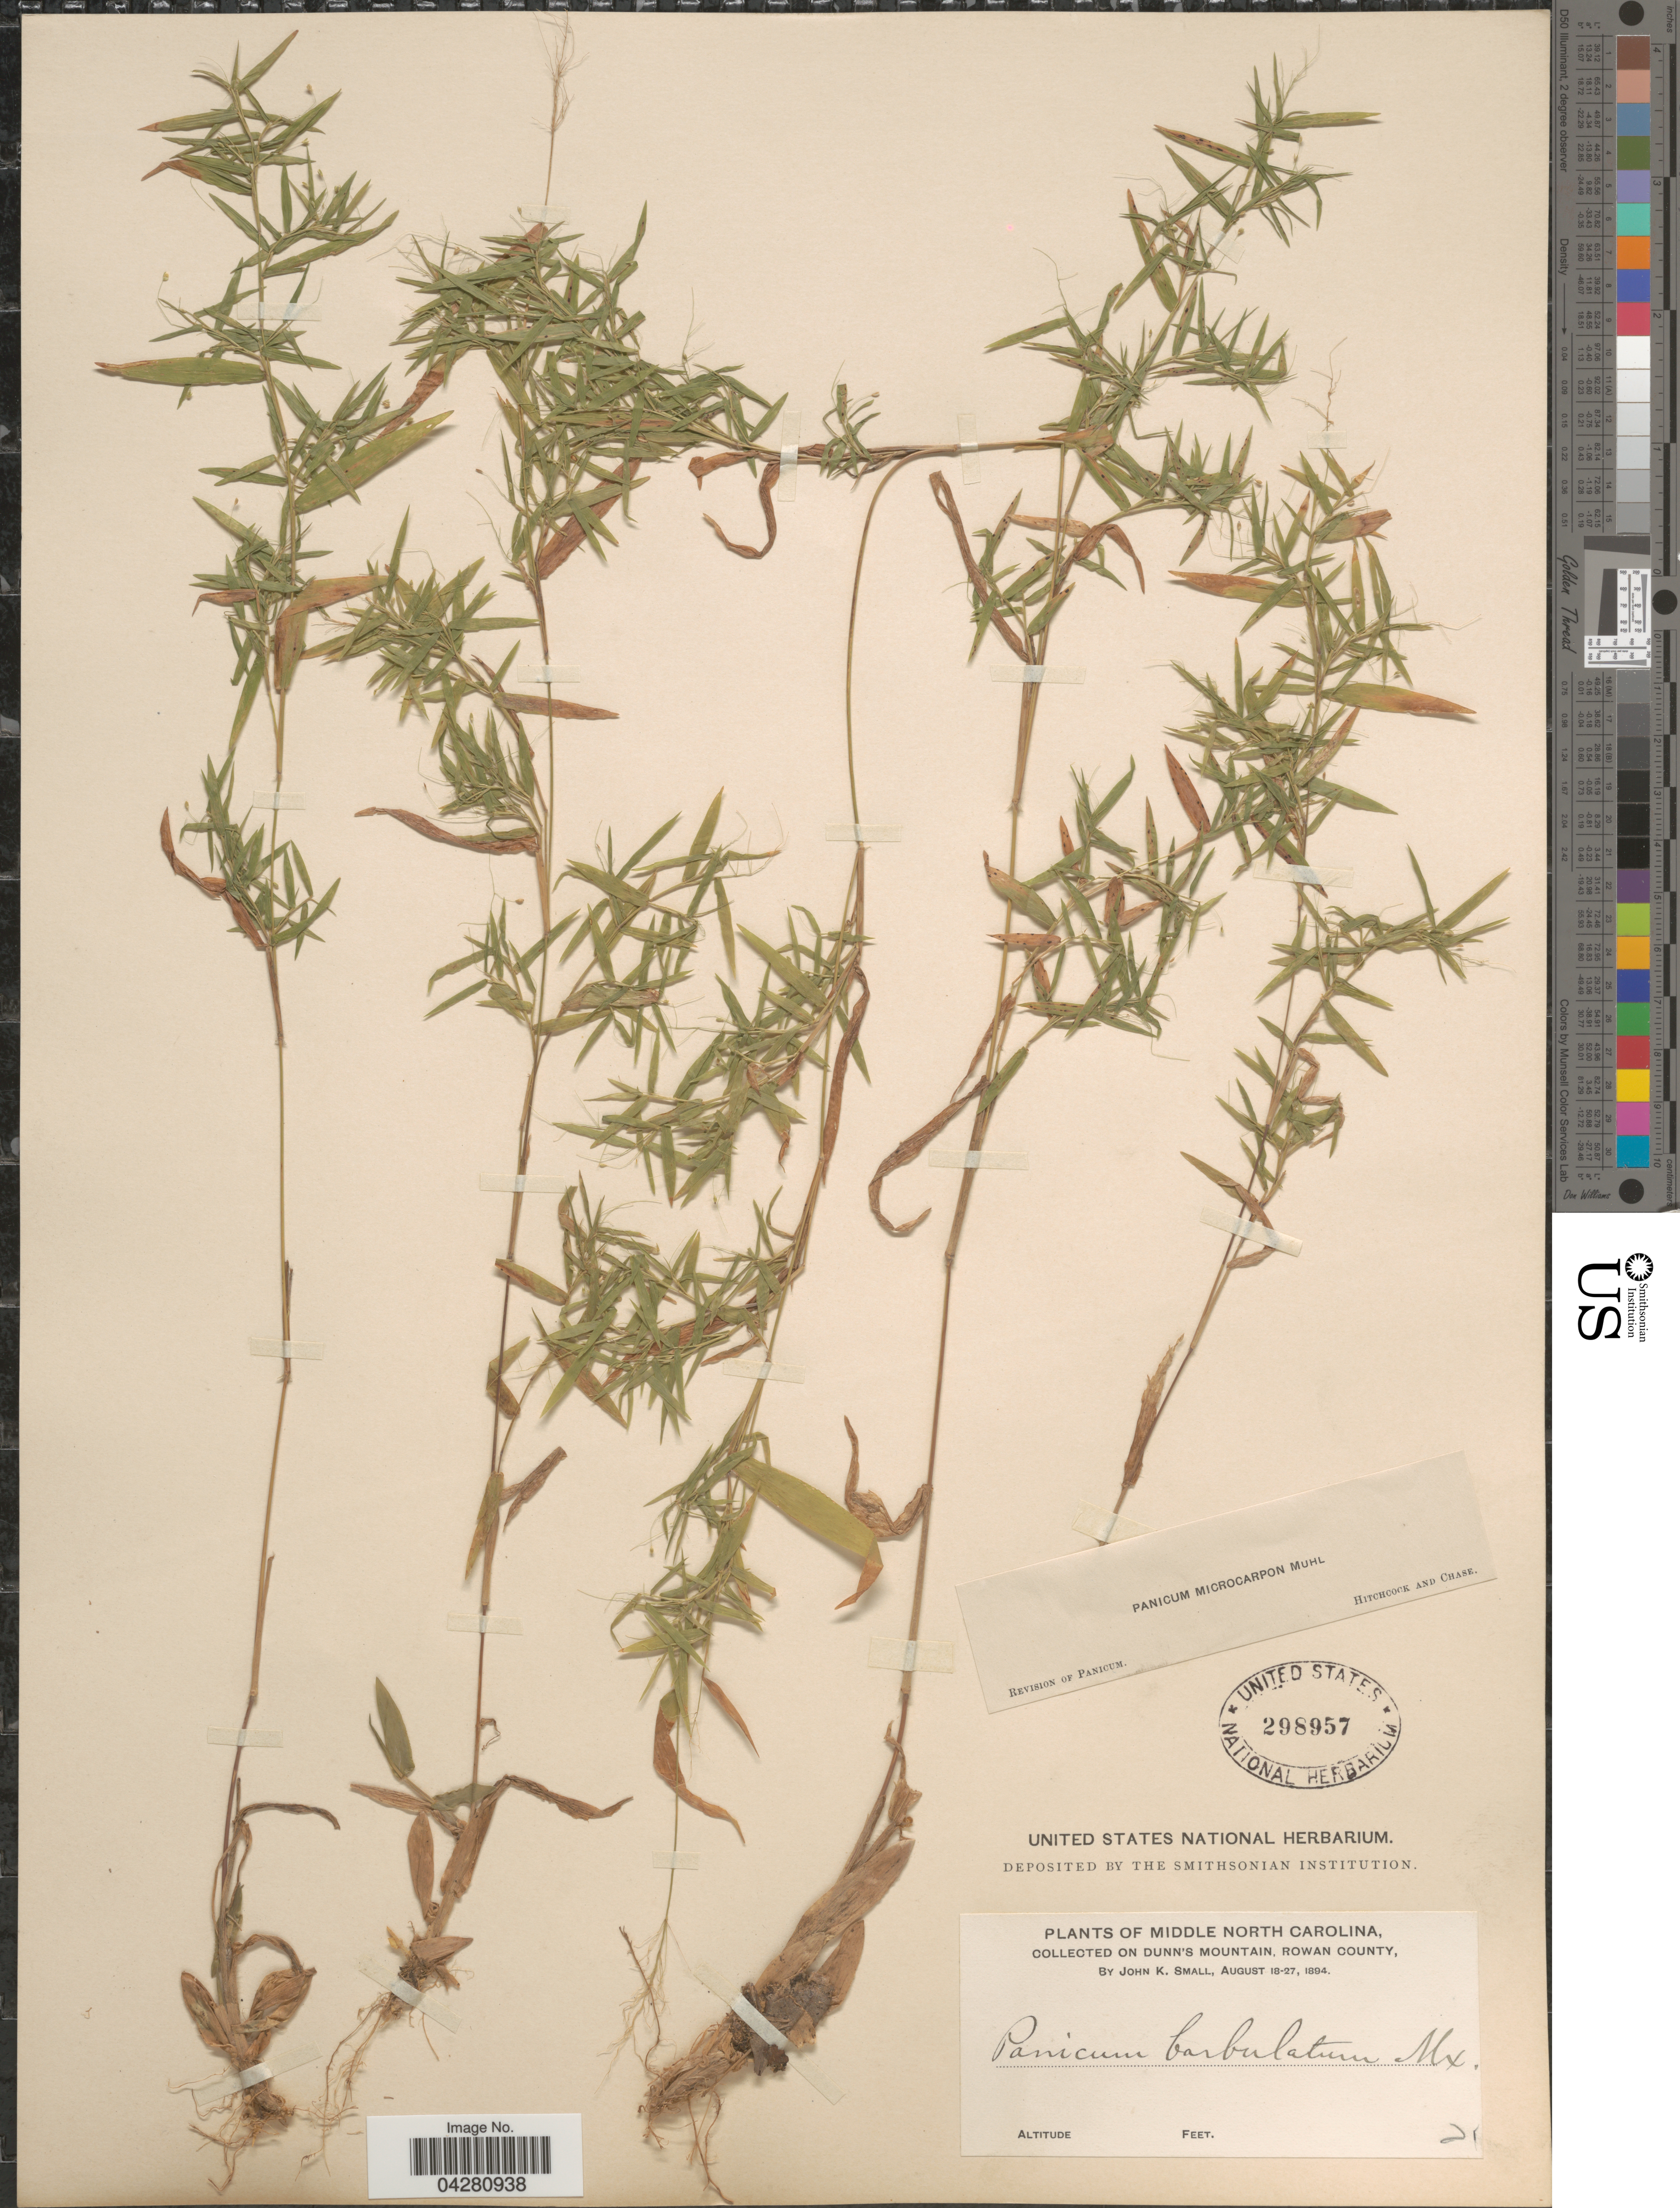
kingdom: Plantae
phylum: Tracheophyta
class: Liliopsida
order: Poales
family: Poaceae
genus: Dichanthelium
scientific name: Dichanthelium dichotomum var. dichotomum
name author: (L.) Gould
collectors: J. K. Small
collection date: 1894-08-18/1894-08-27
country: United States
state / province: North Carolina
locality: Middle North Carolina, on Dunn's Mountain, Rowan County.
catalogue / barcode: US 298957